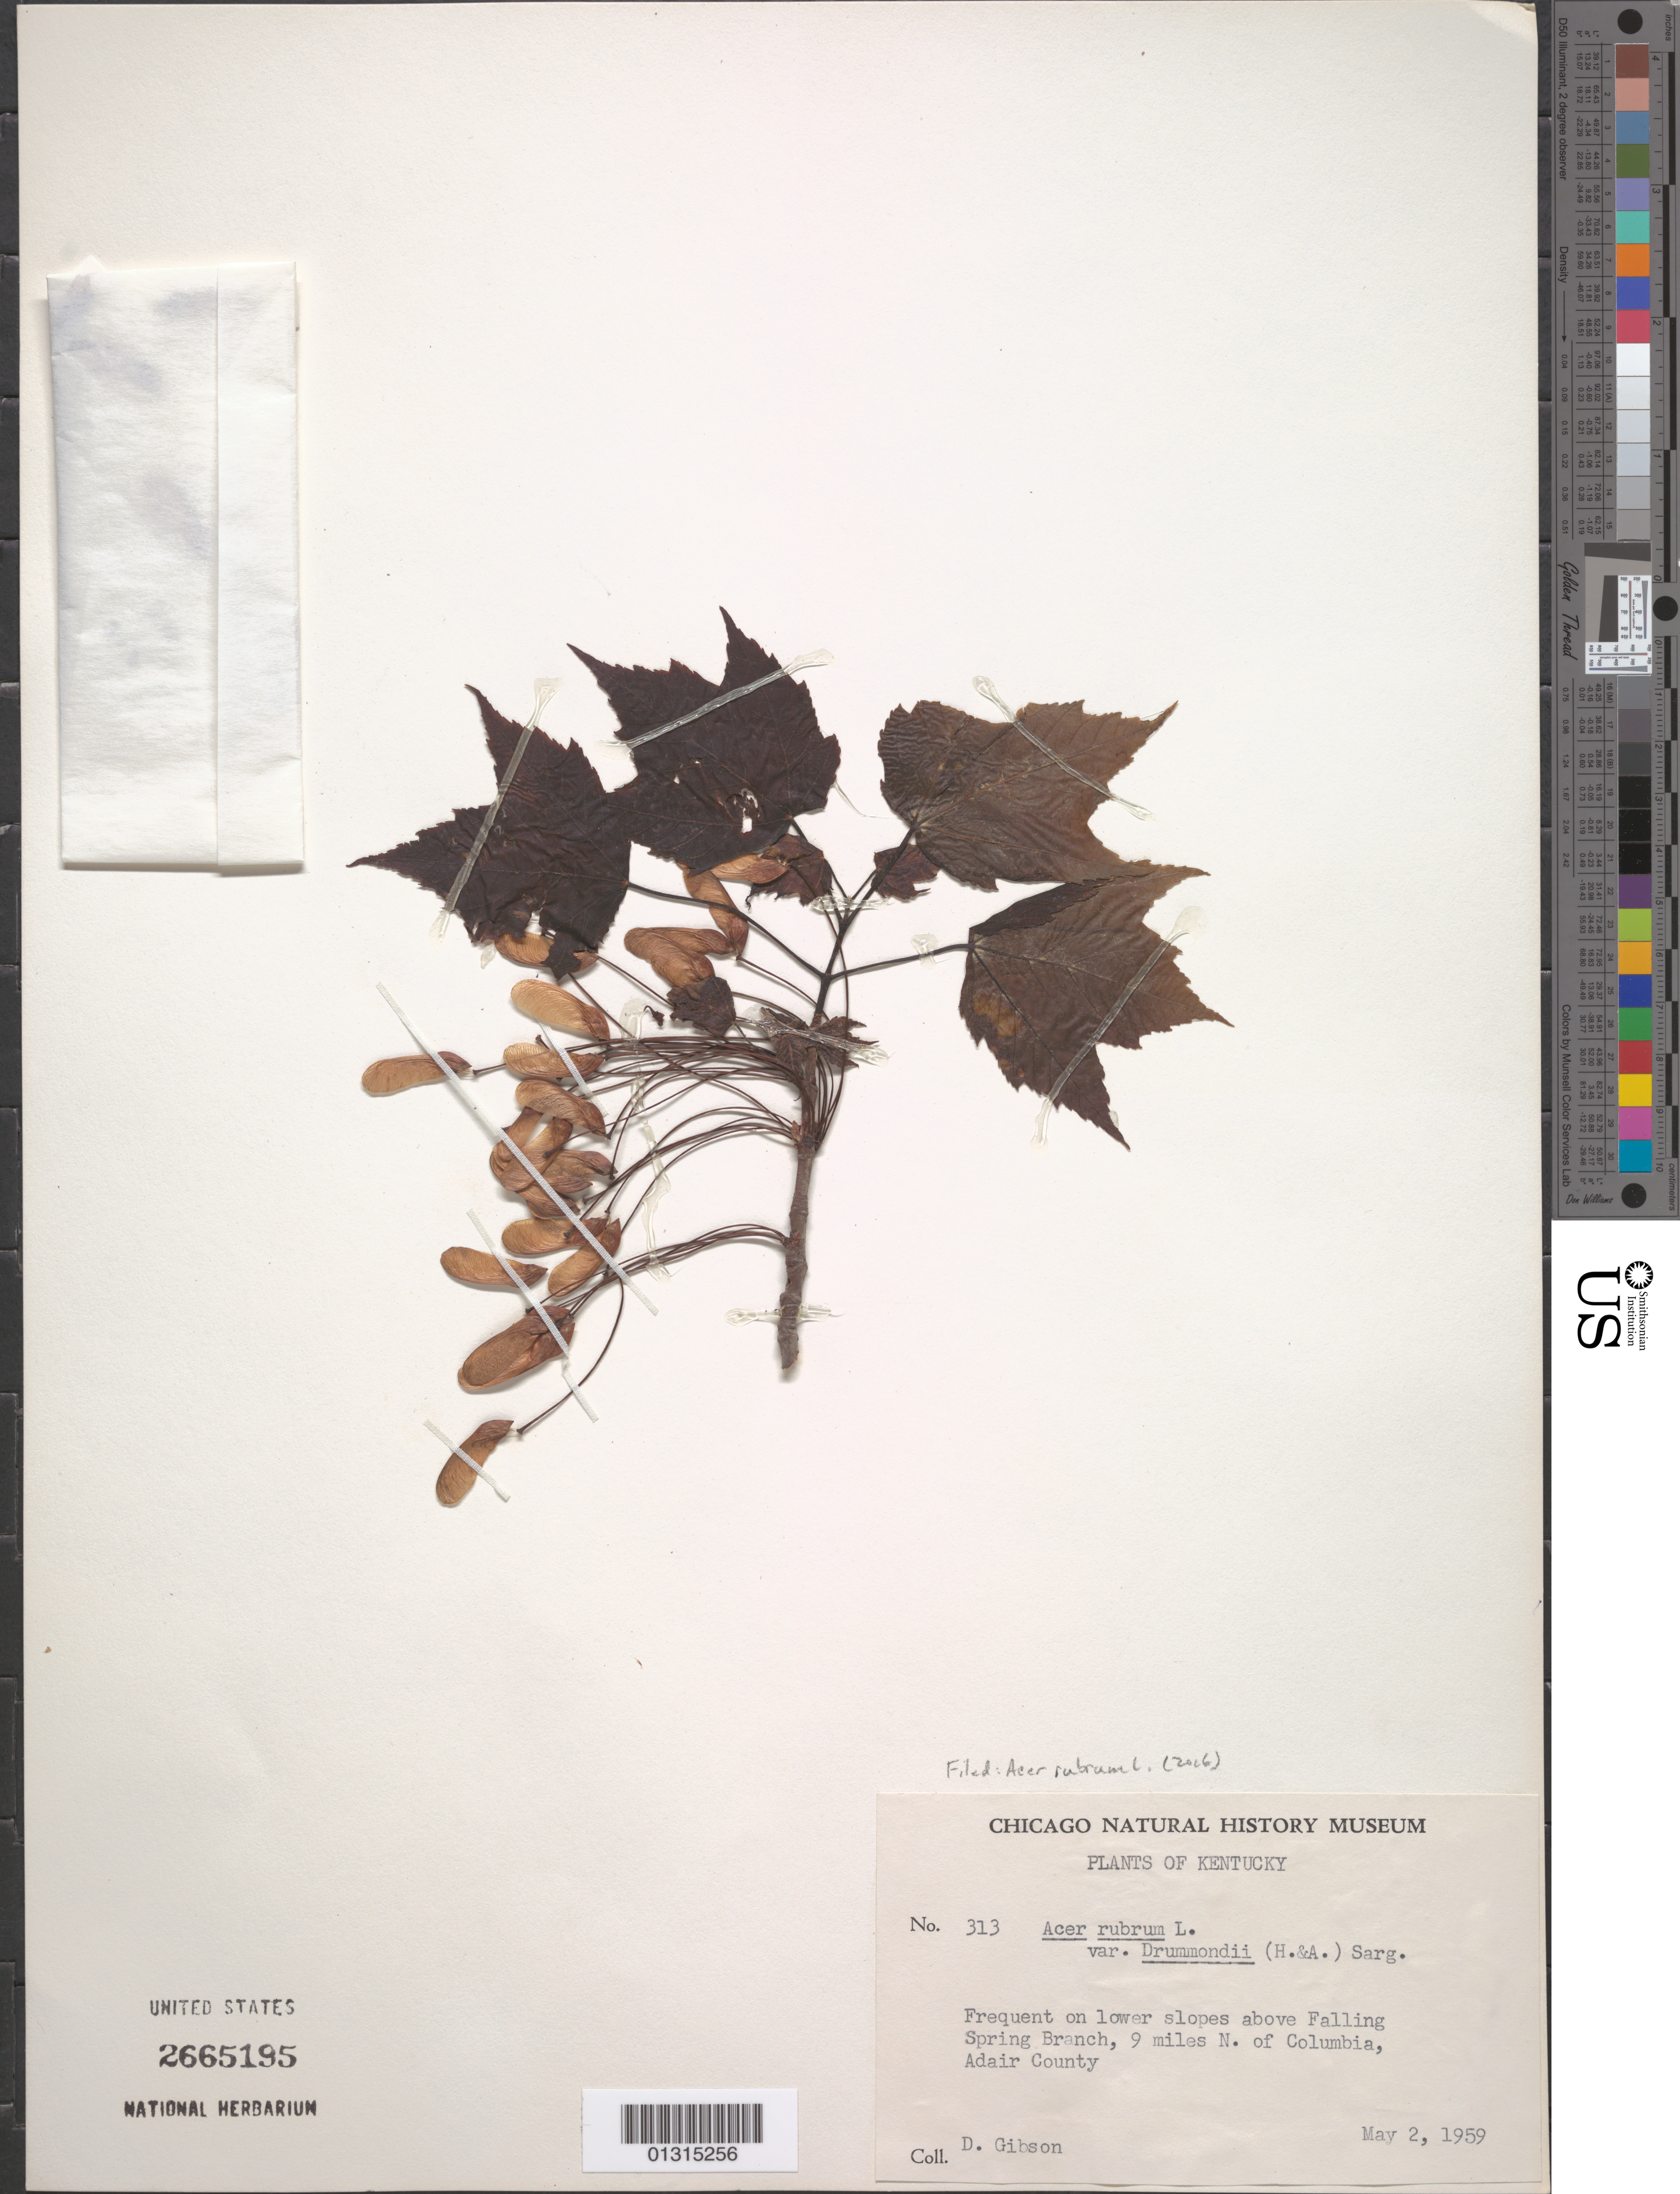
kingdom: Plantae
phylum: Tracheophyta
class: Magnoliopsida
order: Sapindales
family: Sapindaceae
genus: Acer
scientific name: Acer rubrum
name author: L.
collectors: D. N. Gibson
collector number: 313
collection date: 1959-05-02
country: United States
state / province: Kentucky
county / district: Adair County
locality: Adair County, 9 miles N of Columbia, slopes above Falling Spring Branch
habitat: Frequent on lower slopes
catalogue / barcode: US 2665195